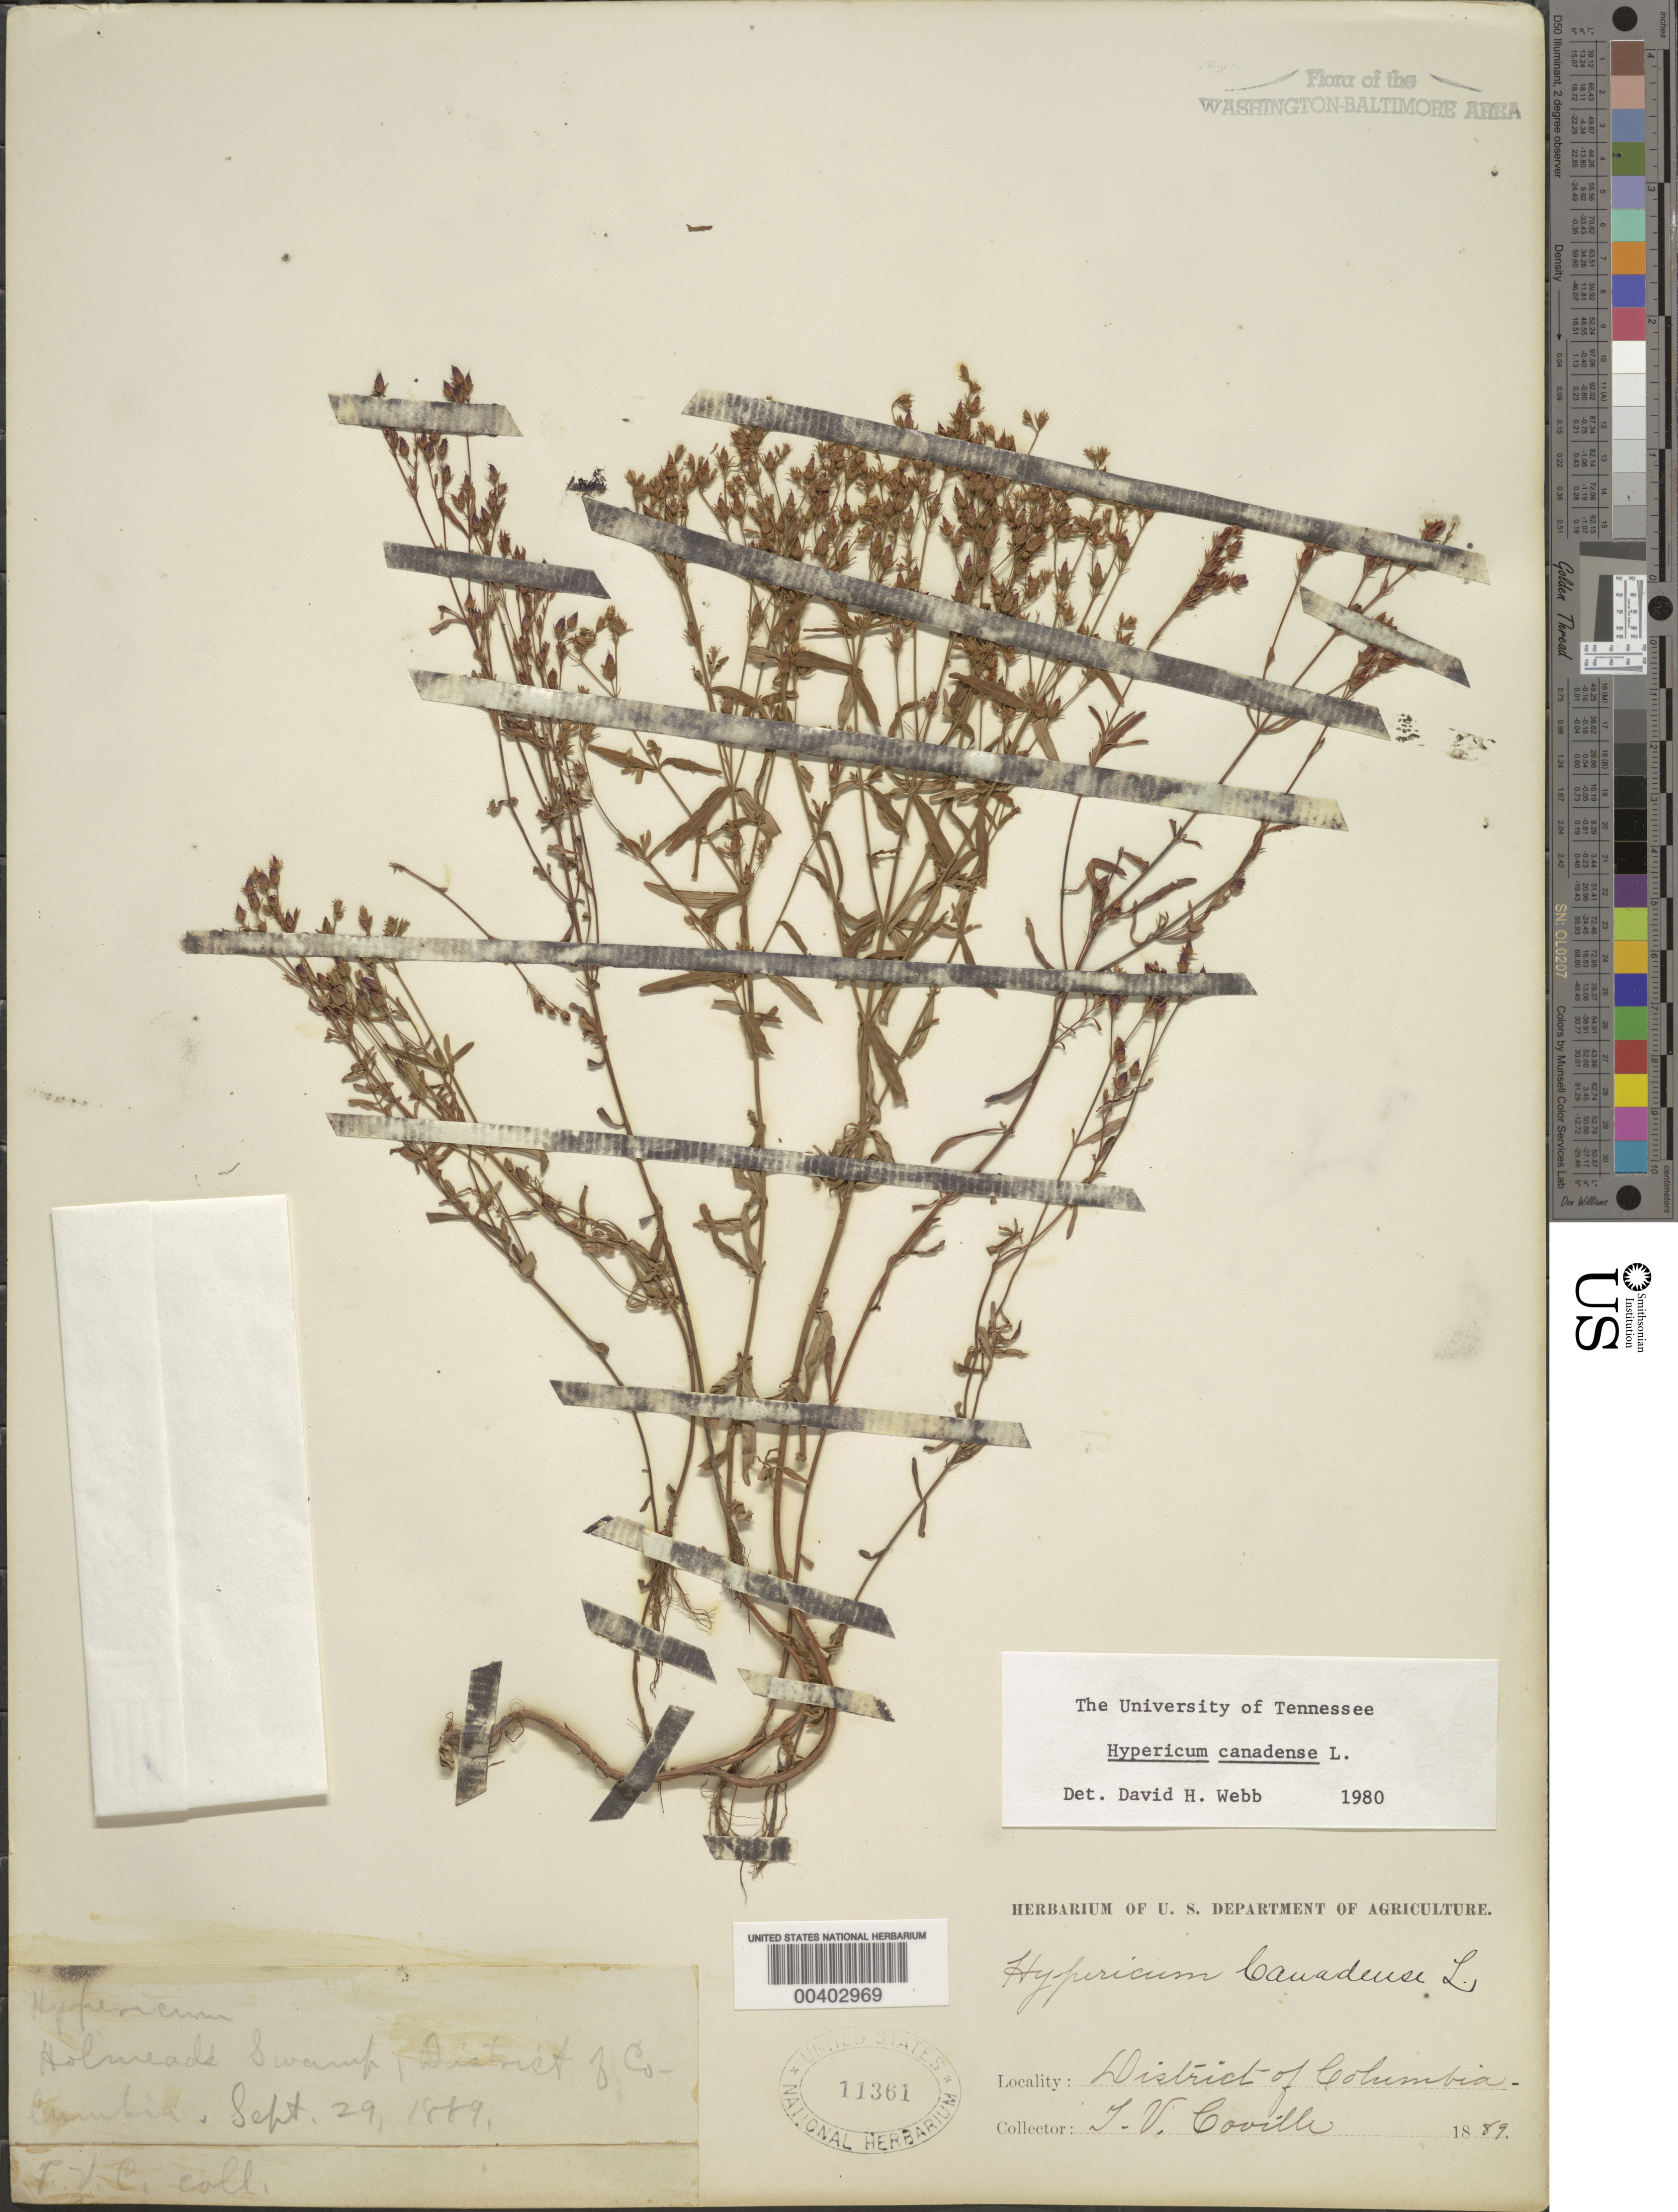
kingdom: Plantae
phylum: Tracheophyta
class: Magnoliopsida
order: Malpighiales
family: Hypericaceae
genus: Hypericum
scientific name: Hypericum canadense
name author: L.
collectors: F. V. Coville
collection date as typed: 1889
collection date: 1889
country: United States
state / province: District of Columbia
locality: Holmead Swamp Rock Creek Park & vicinity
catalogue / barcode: US 11361